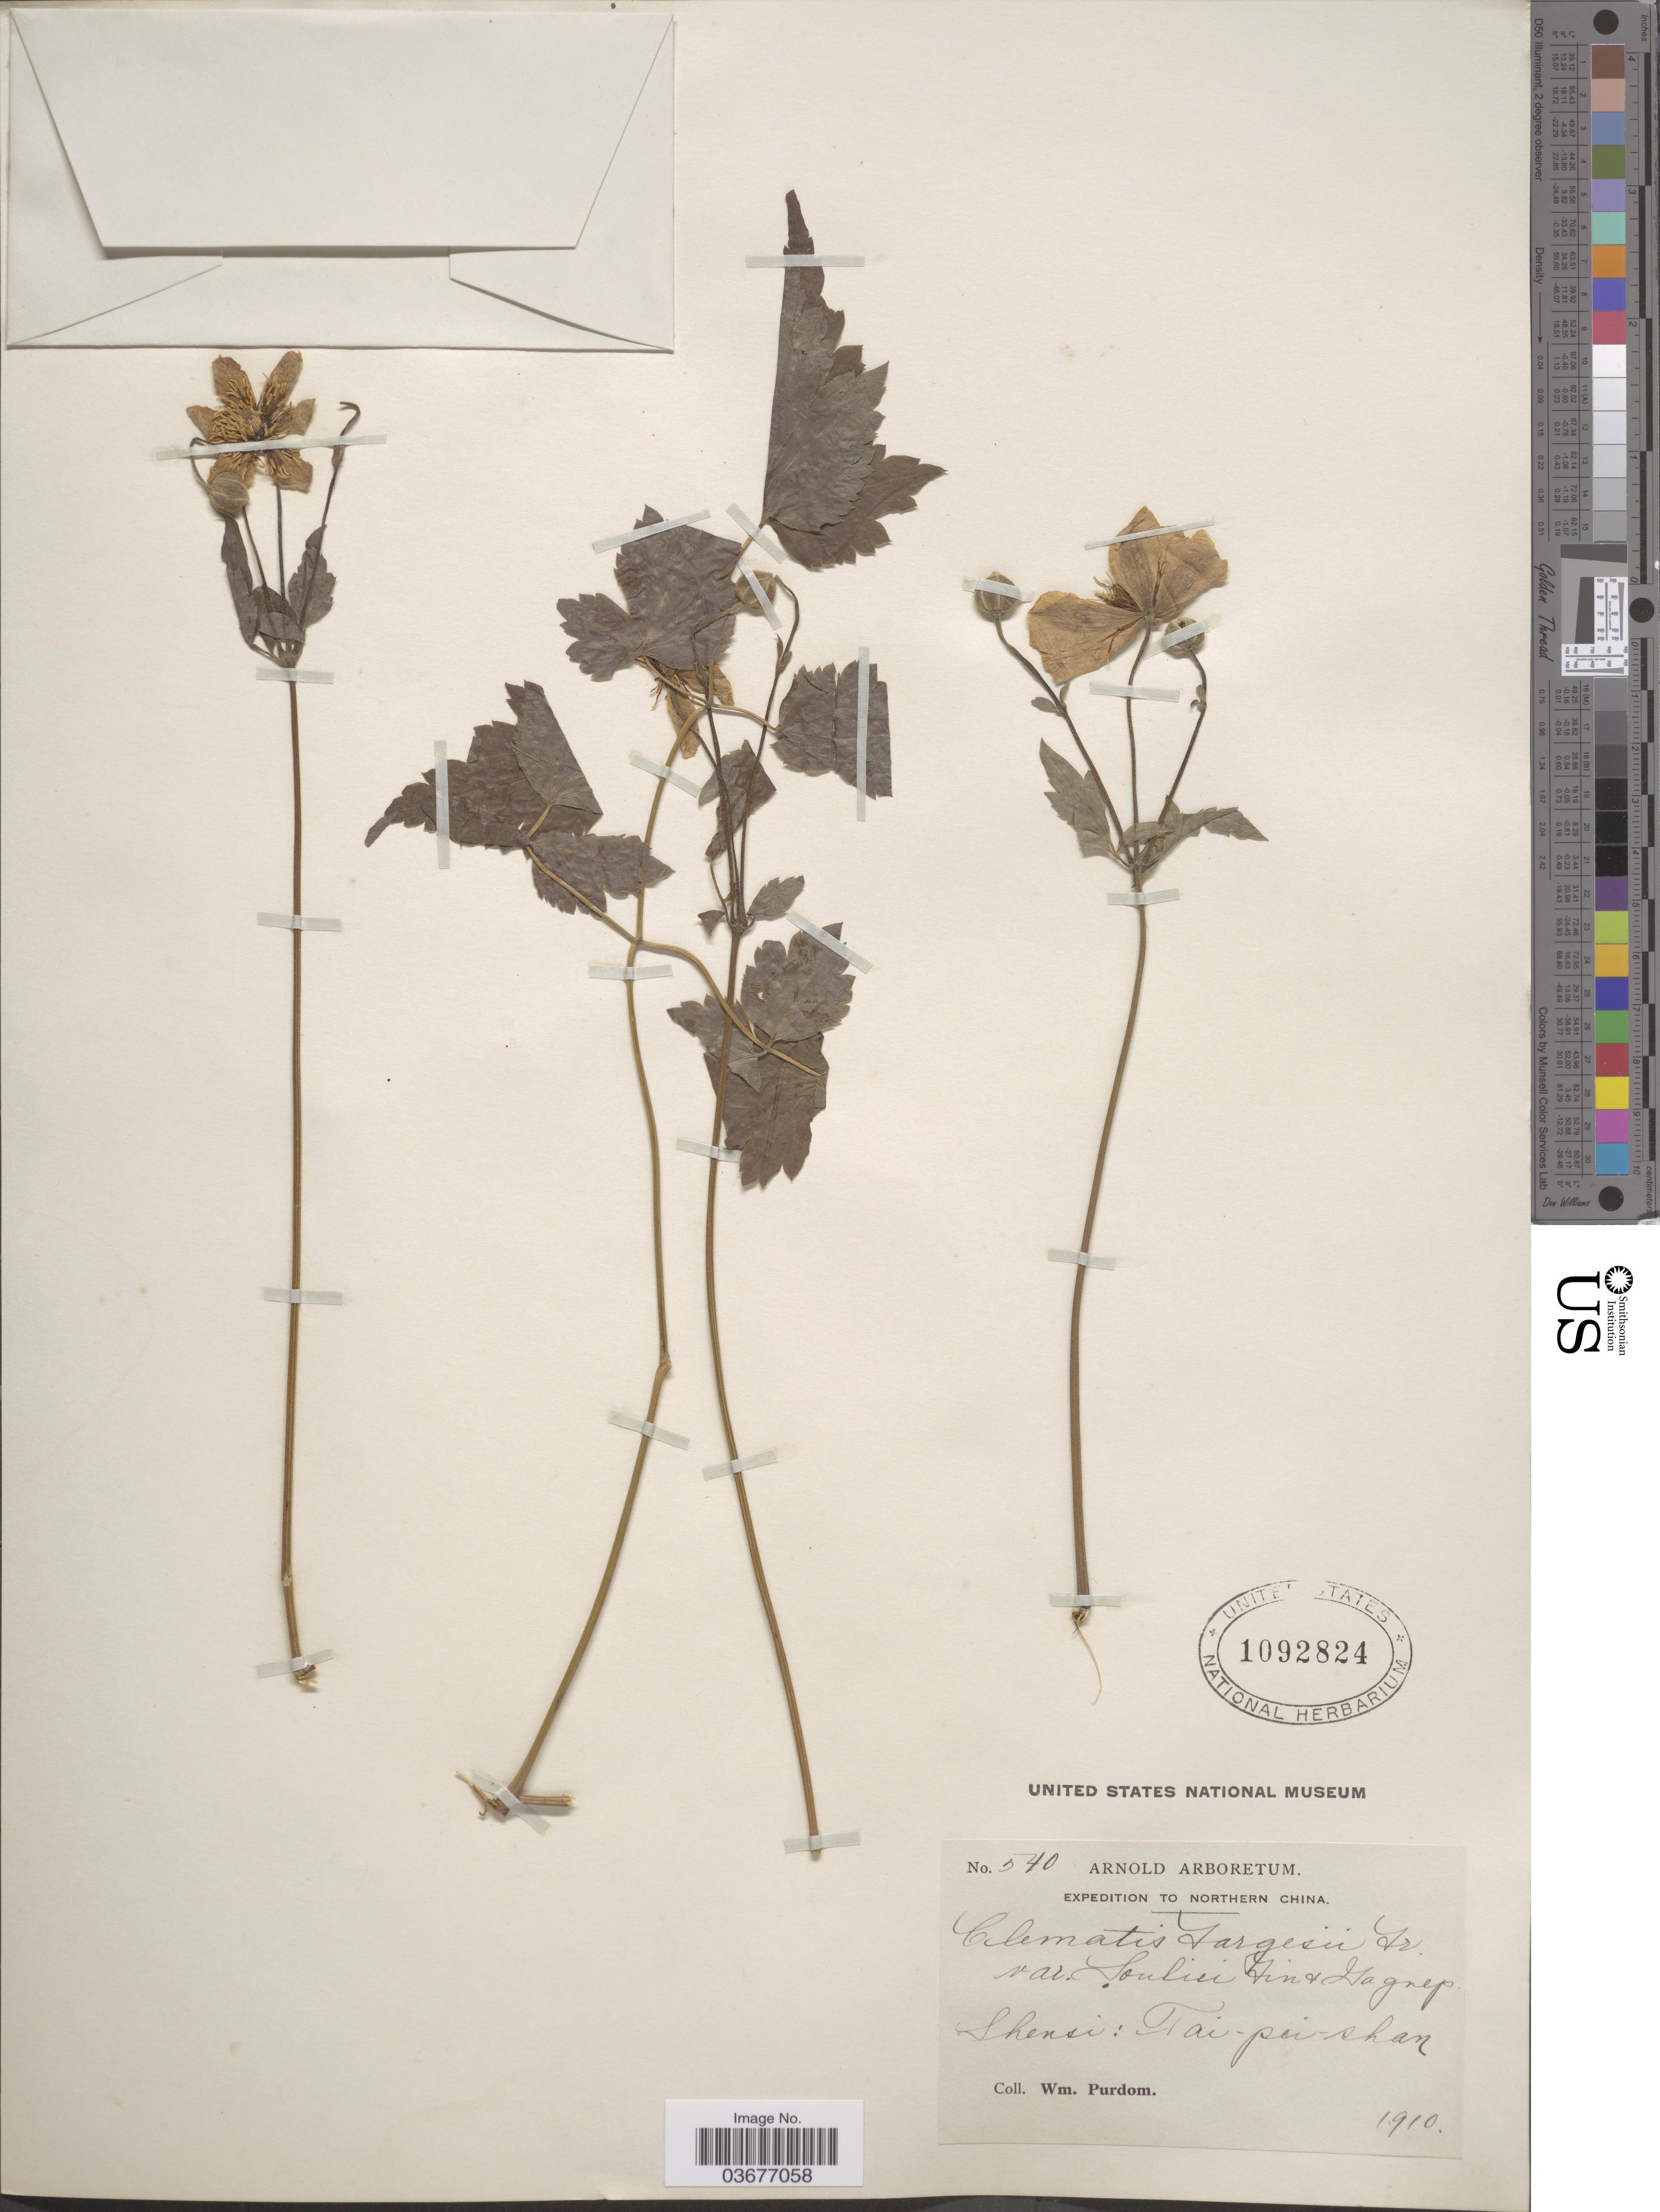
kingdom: Plantae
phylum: Tracheophyta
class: Magnoliopsida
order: Ranunculales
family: Ranunculaceae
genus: Clematis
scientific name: Clematis fargesii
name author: Franch.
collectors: W. Purdom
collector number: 540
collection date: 1910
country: China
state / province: Shaanxi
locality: Northern China. Shensi: Tai-pei-shan.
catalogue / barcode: US 1092824